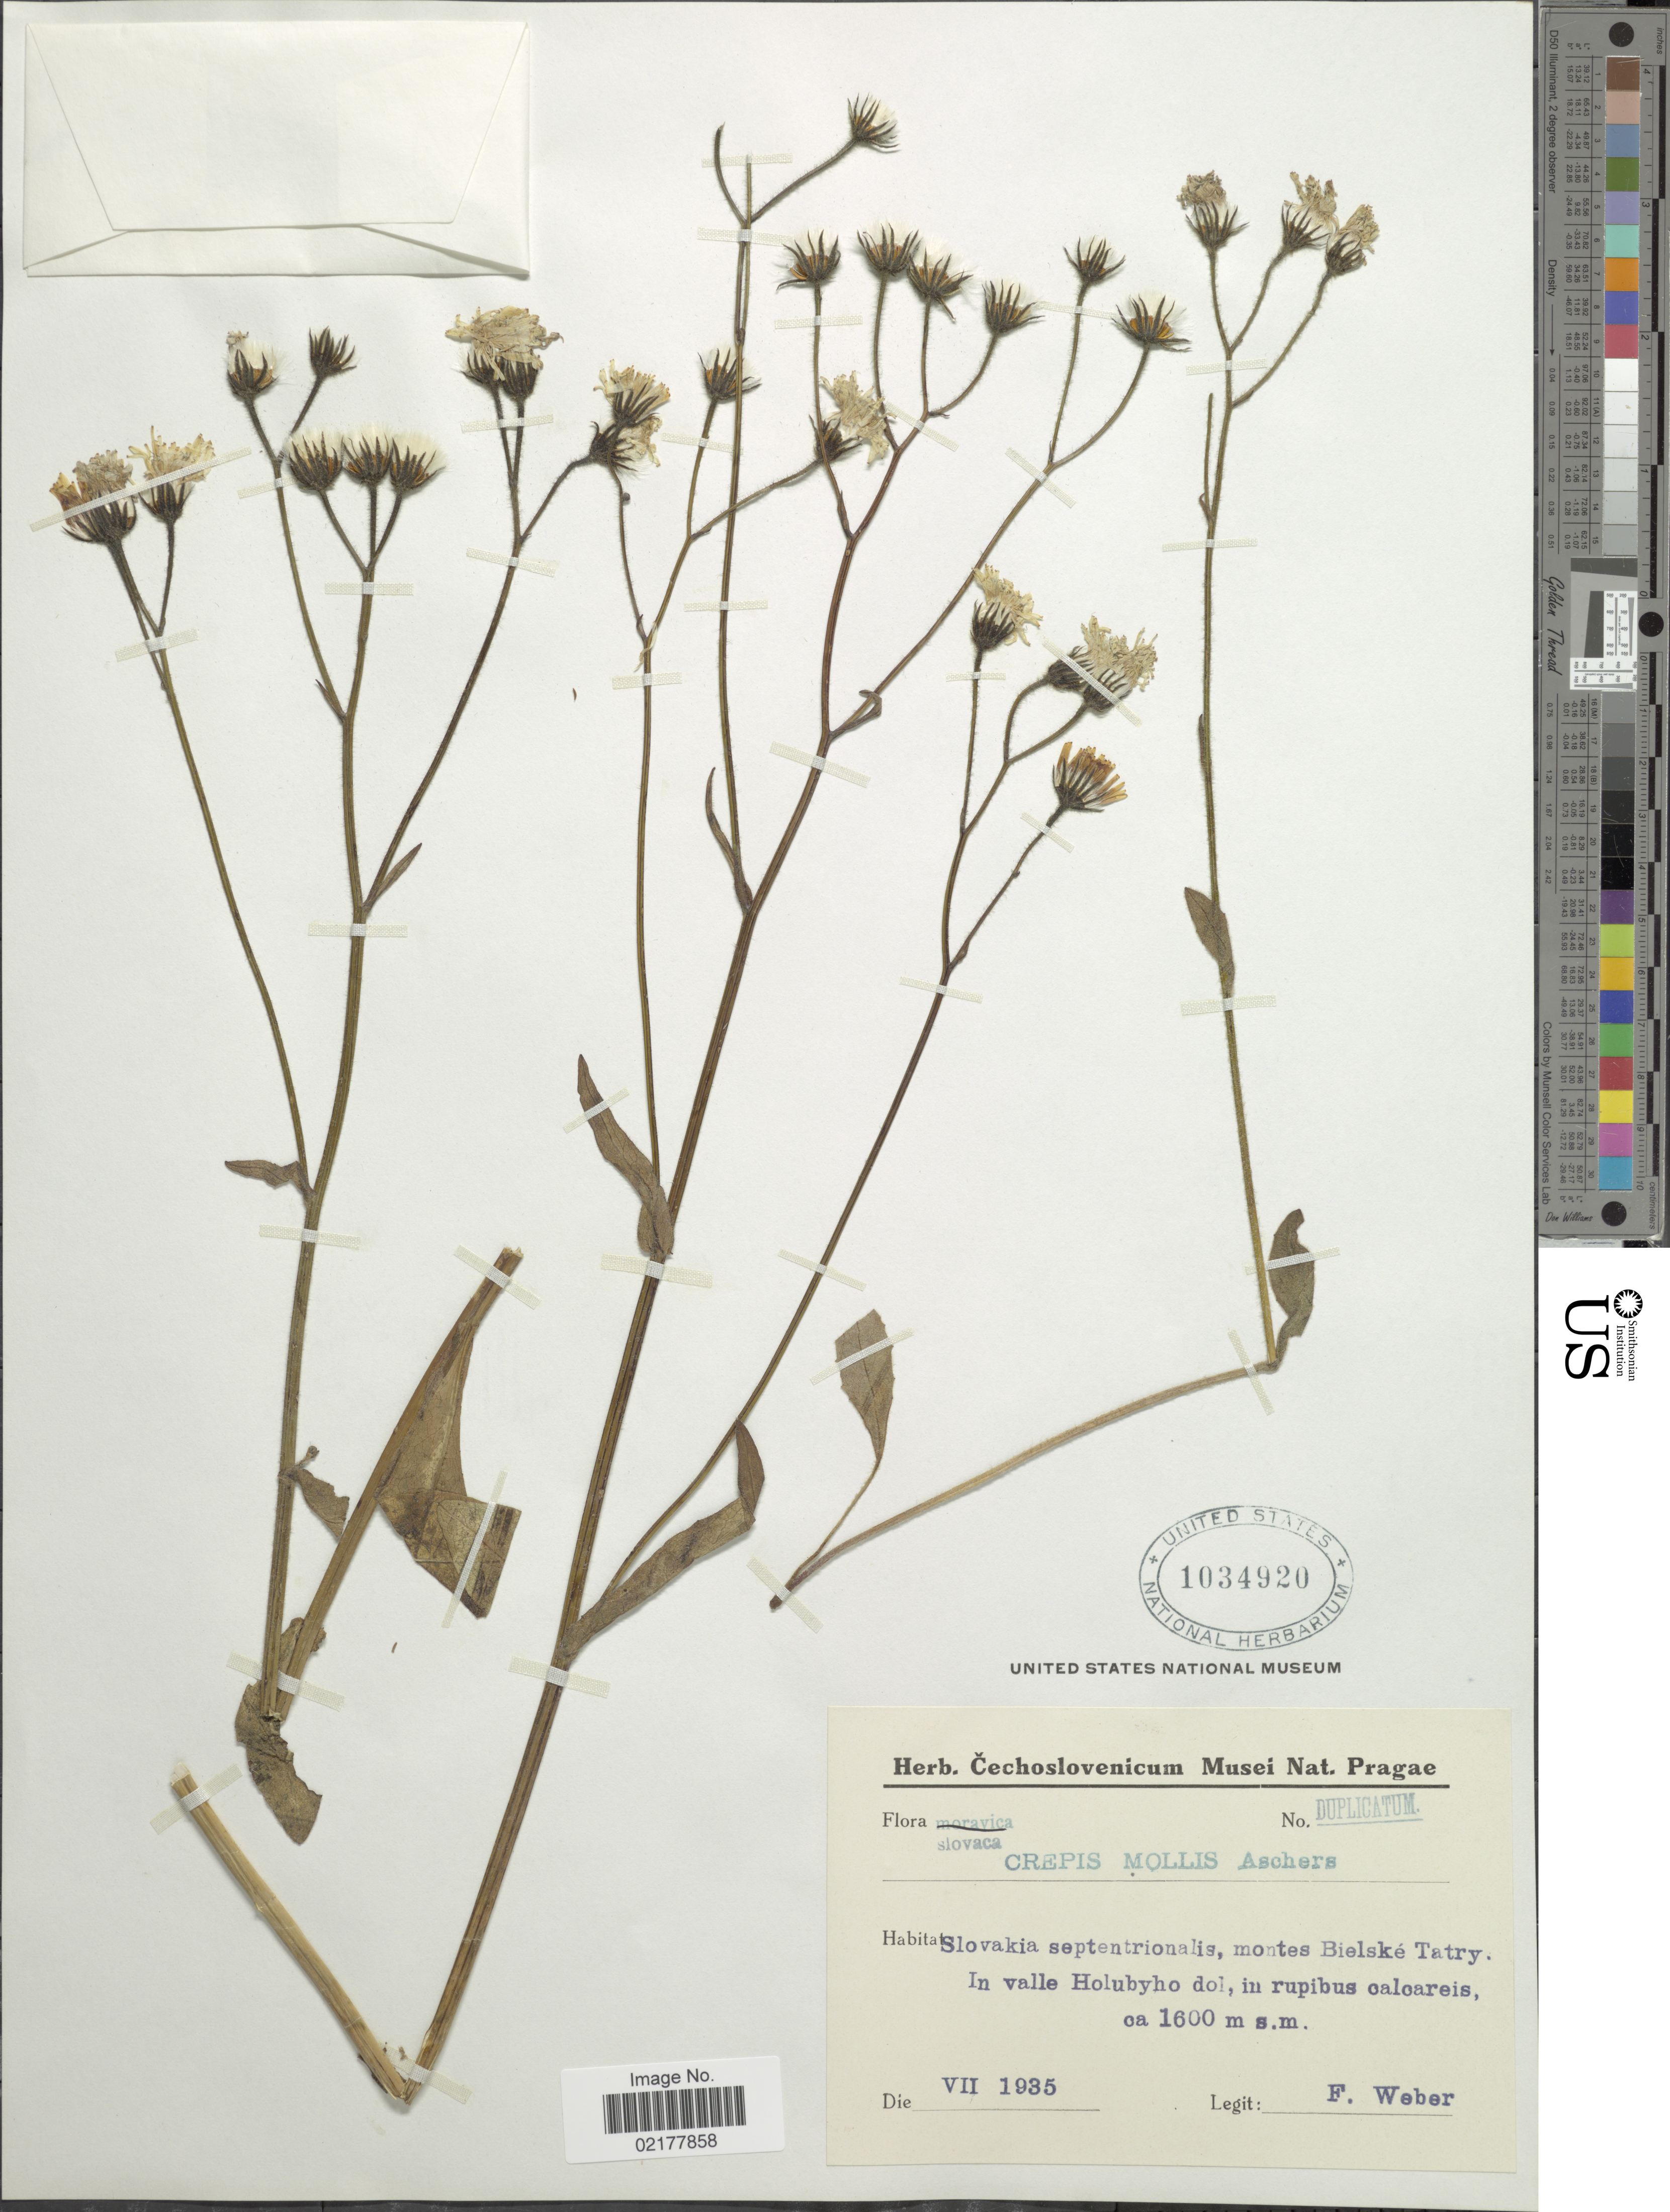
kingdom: Plantae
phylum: Tracheophyta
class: Magnoliopsida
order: Asterales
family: Asteraceae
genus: Crepis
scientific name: Crepis mollis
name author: (Jacq.) Asch.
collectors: F. Weber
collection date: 1935-07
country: Slovakia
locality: Slovakia septentrionalis, montes Bielské tatry. In valle Holubyho dol, in rupibus calcareis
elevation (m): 1600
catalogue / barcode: US 1034920